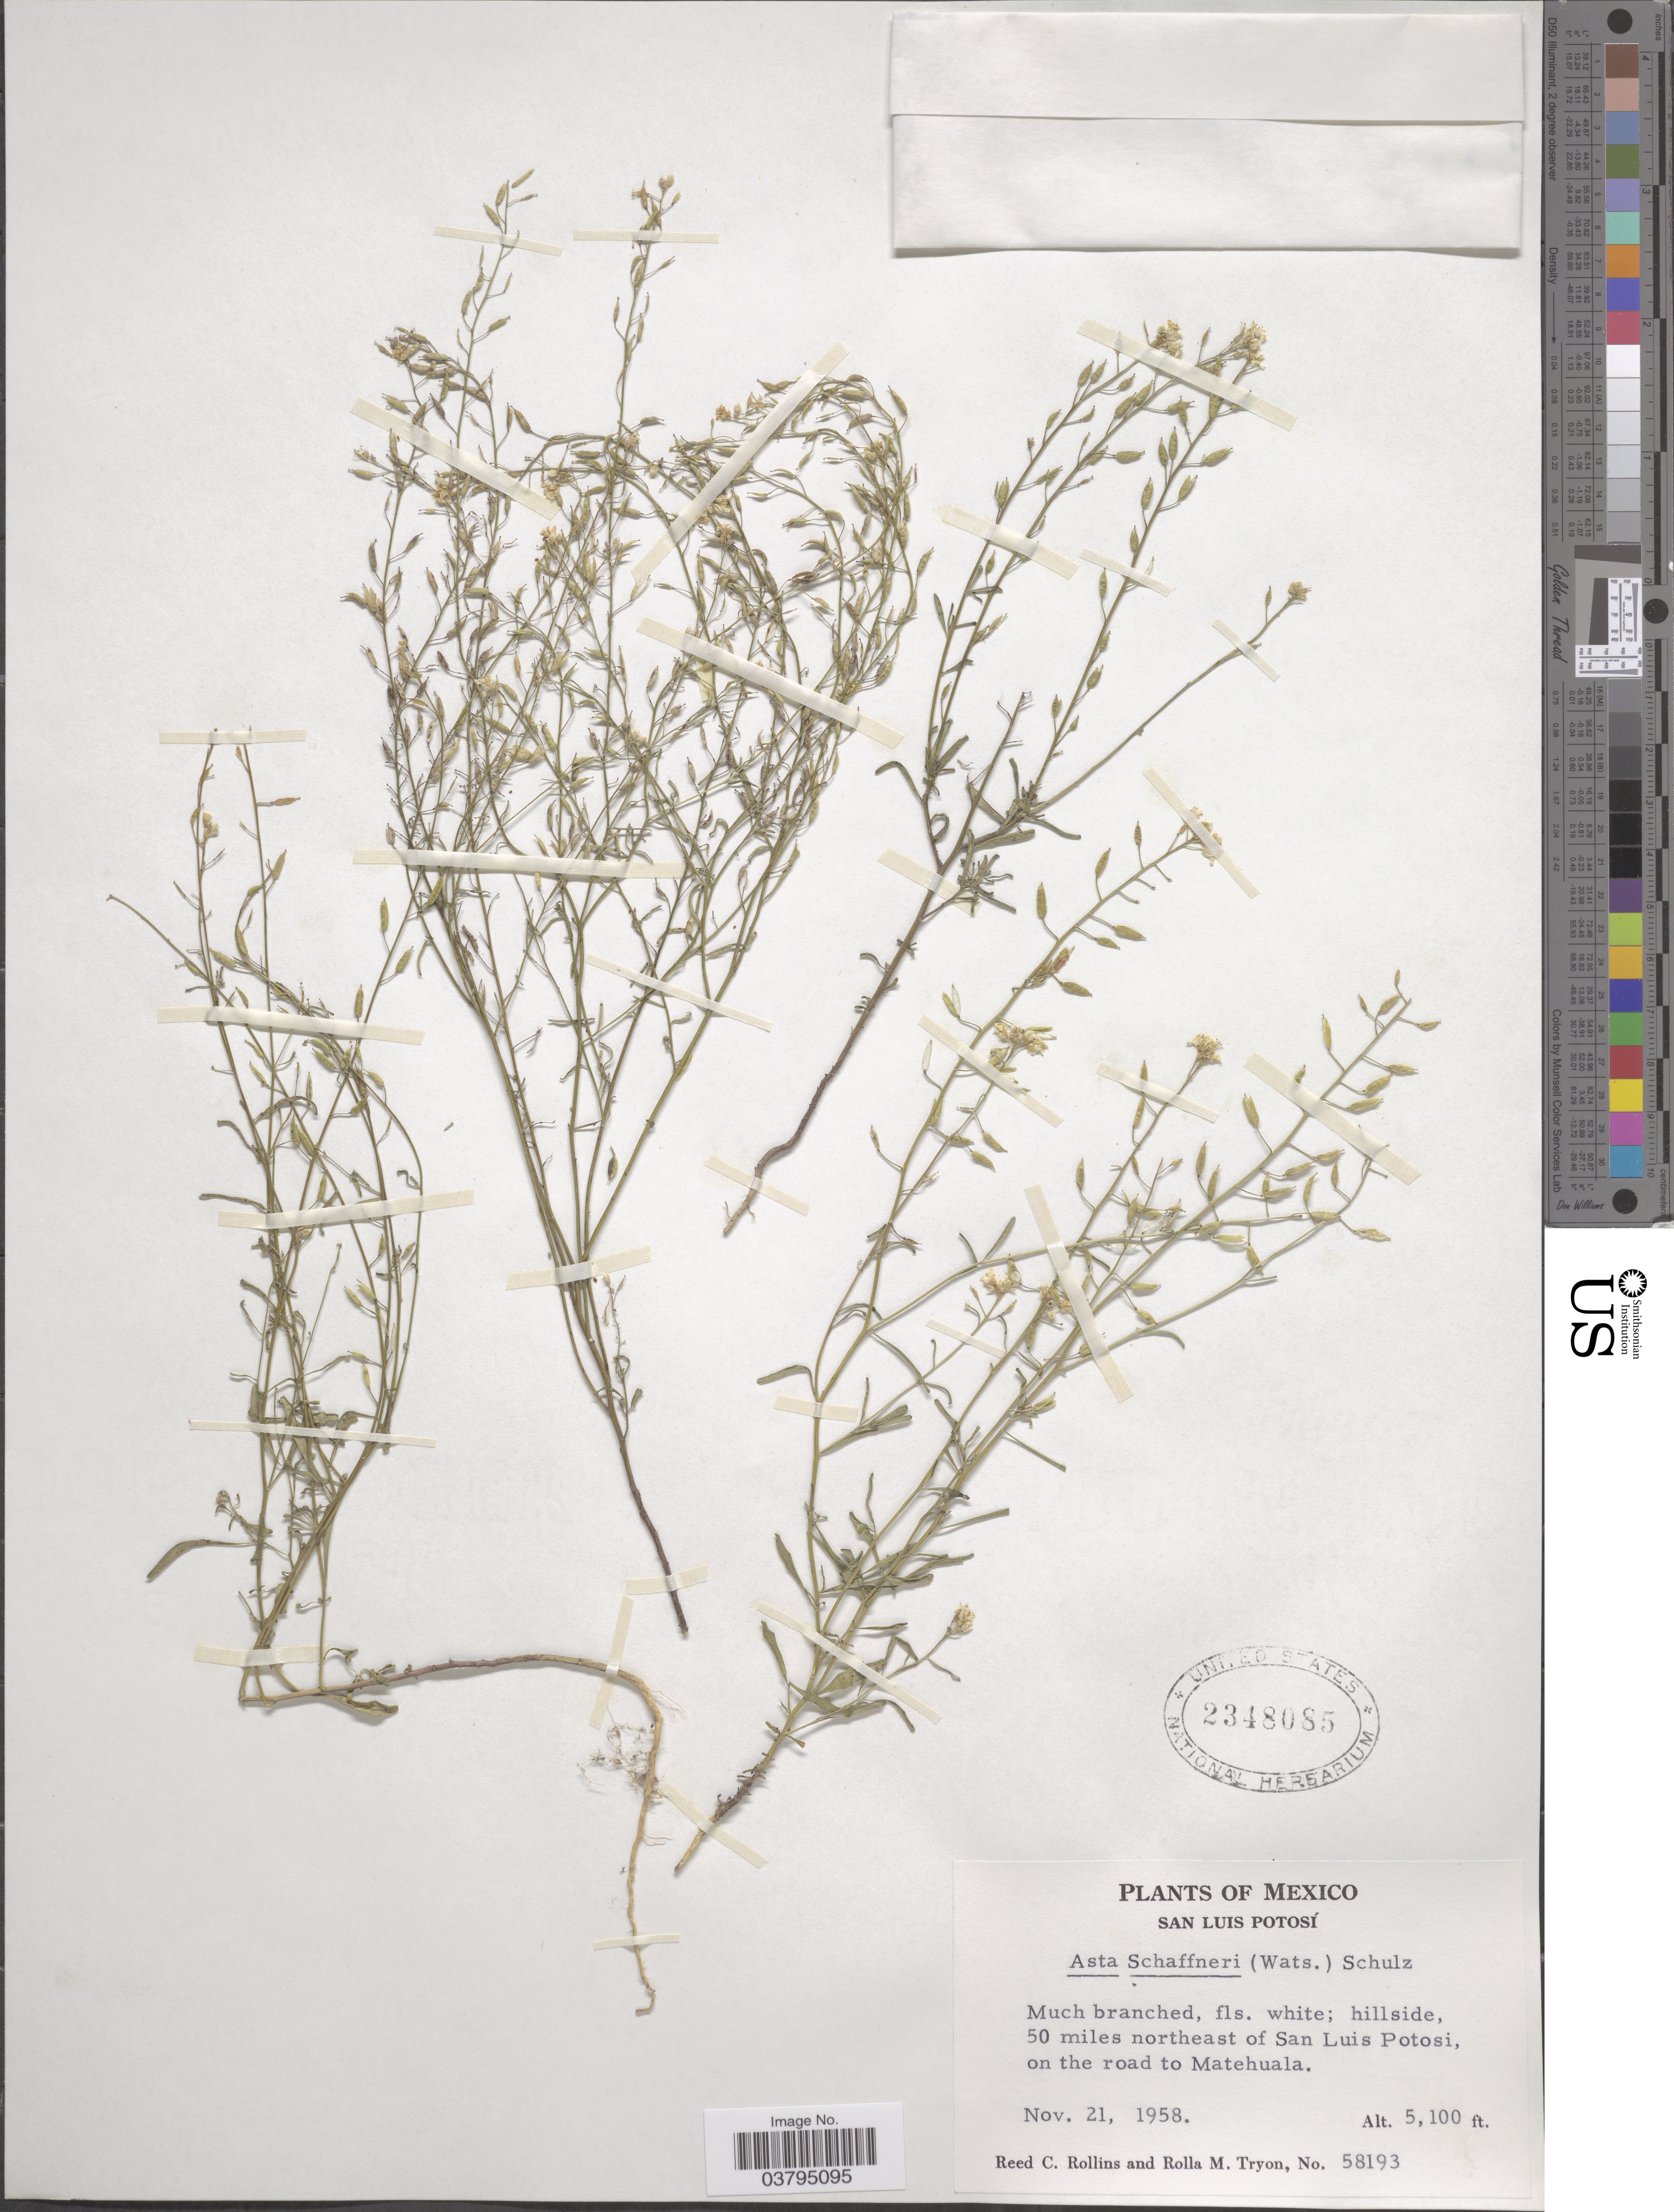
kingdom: Plantae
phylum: Tracheophyta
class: Magnoliopsida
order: Brassicales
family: Brassicaceae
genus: Asta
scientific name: Asta schaffneri var. schaffneri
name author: (S. Watson) O.E. Schulz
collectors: R. C. Rollins & R. M. Tryon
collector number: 58193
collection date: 1958-11-21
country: Mexico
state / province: San Luis Potosí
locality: Hillside, 50 miles northeast of San Luis Potosi, on the road to Matehuala.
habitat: hillside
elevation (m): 1554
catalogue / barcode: US 2348085